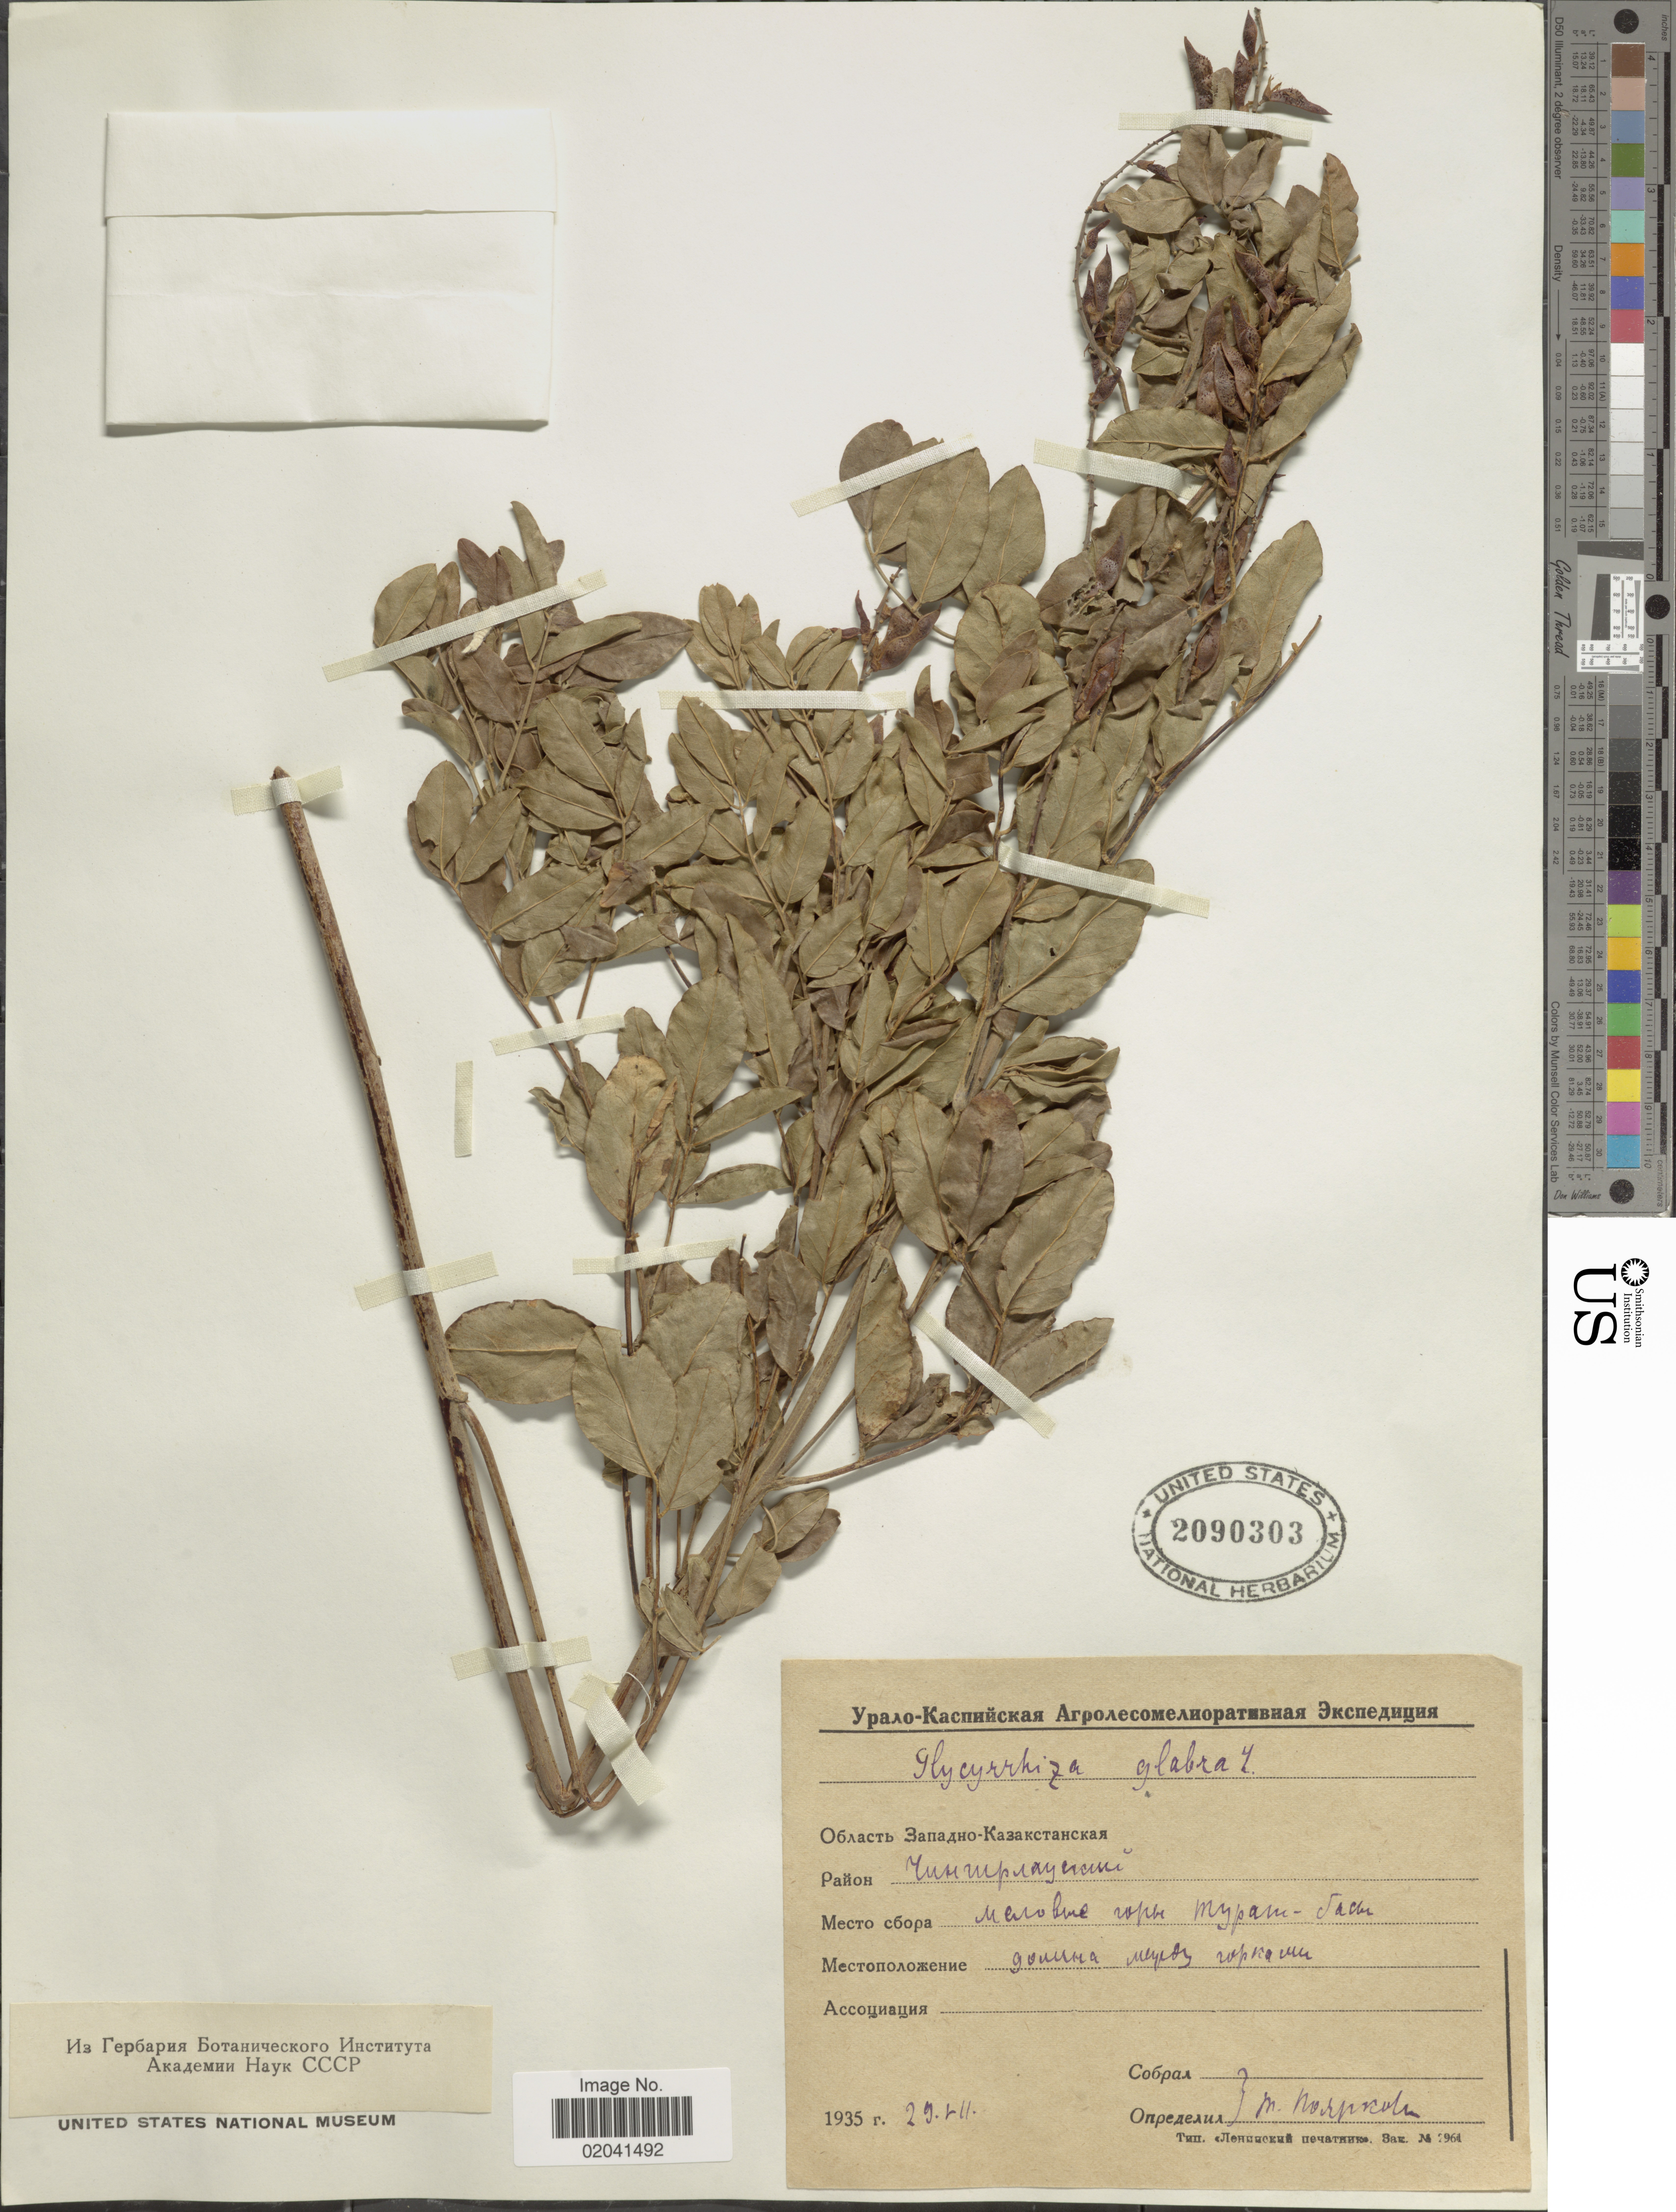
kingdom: Plantae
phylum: Tracheophyta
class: Magnoliopsida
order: Fabales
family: Fabaceae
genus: Glycyrrhiza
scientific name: Glycyrrhiza glabra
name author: L.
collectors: T. Poyarkova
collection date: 1935-07-29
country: Kazakhstan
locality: Turat-Bas, West Kazakhstan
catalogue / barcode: US 2090303